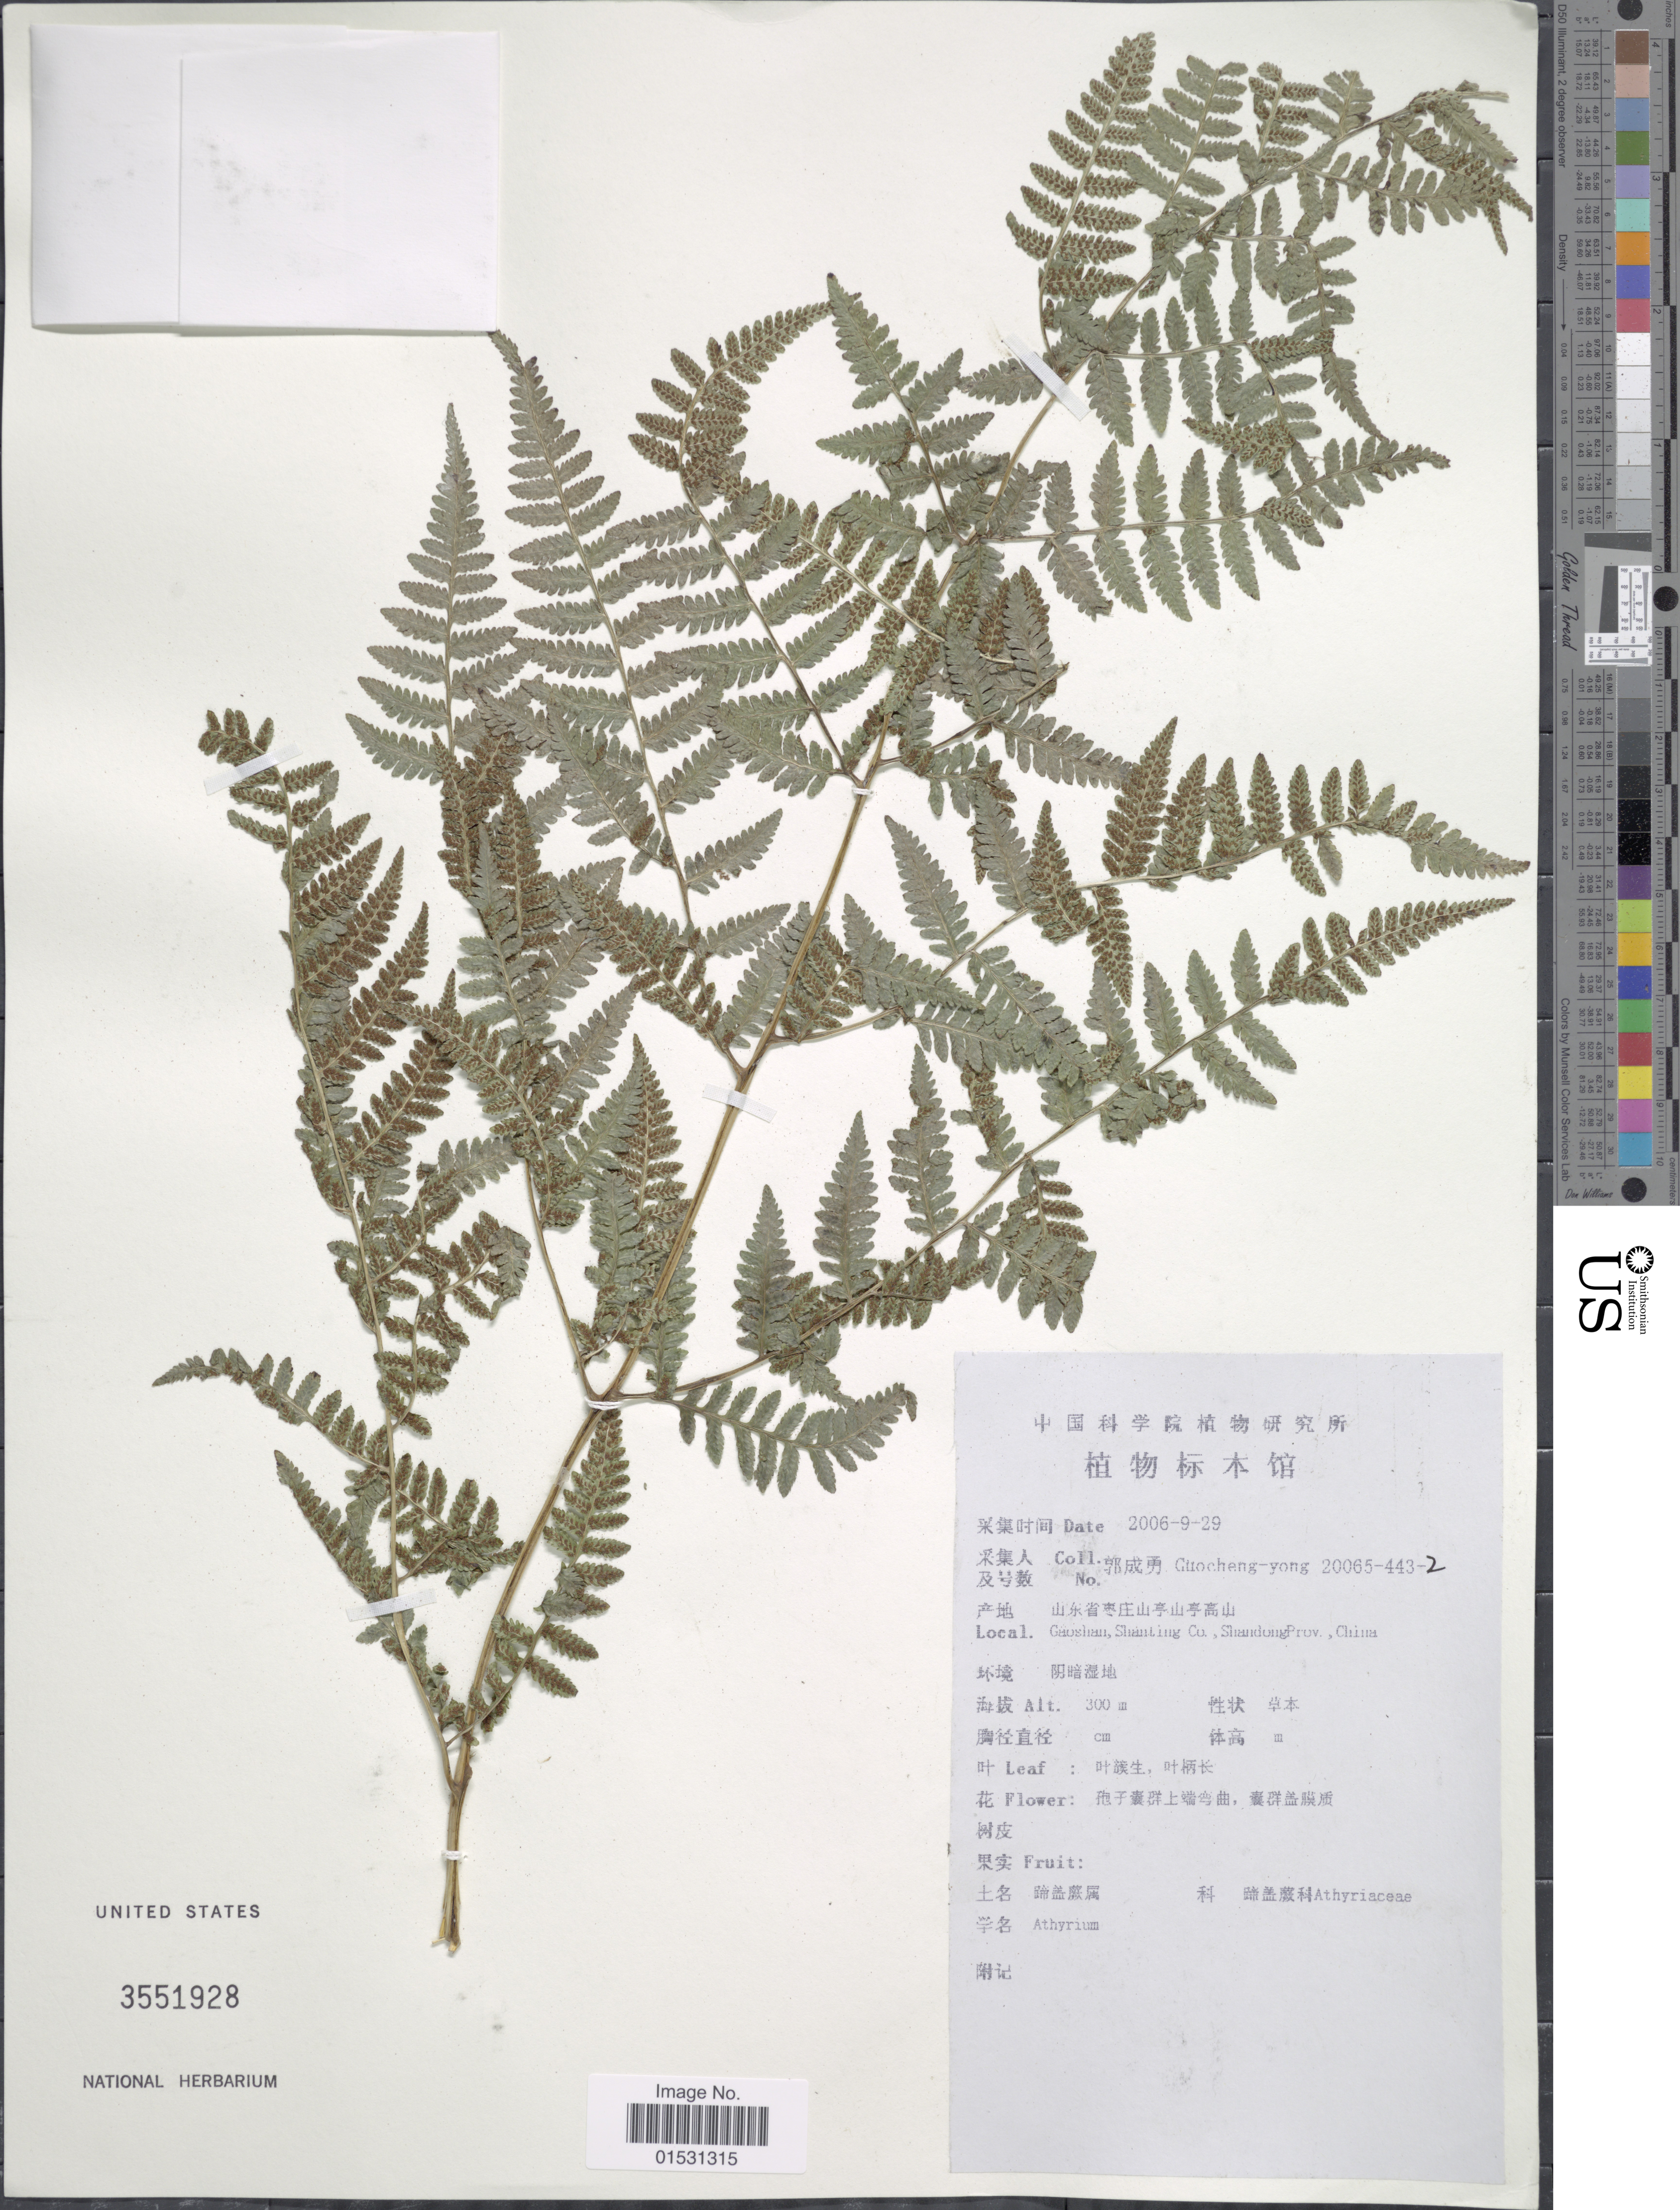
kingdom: Plantae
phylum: Tracheophyta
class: Polypodiopsida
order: Polypodiales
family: Athyriaceae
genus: Athyrium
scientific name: Athyrium sp.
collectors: Guo cheng-yong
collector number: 20065-443-2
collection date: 2006-09-29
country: China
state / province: Shandong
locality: Gaoshan, Shanting Co, Shandong Prov.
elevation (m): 300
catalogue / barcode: US 3551928